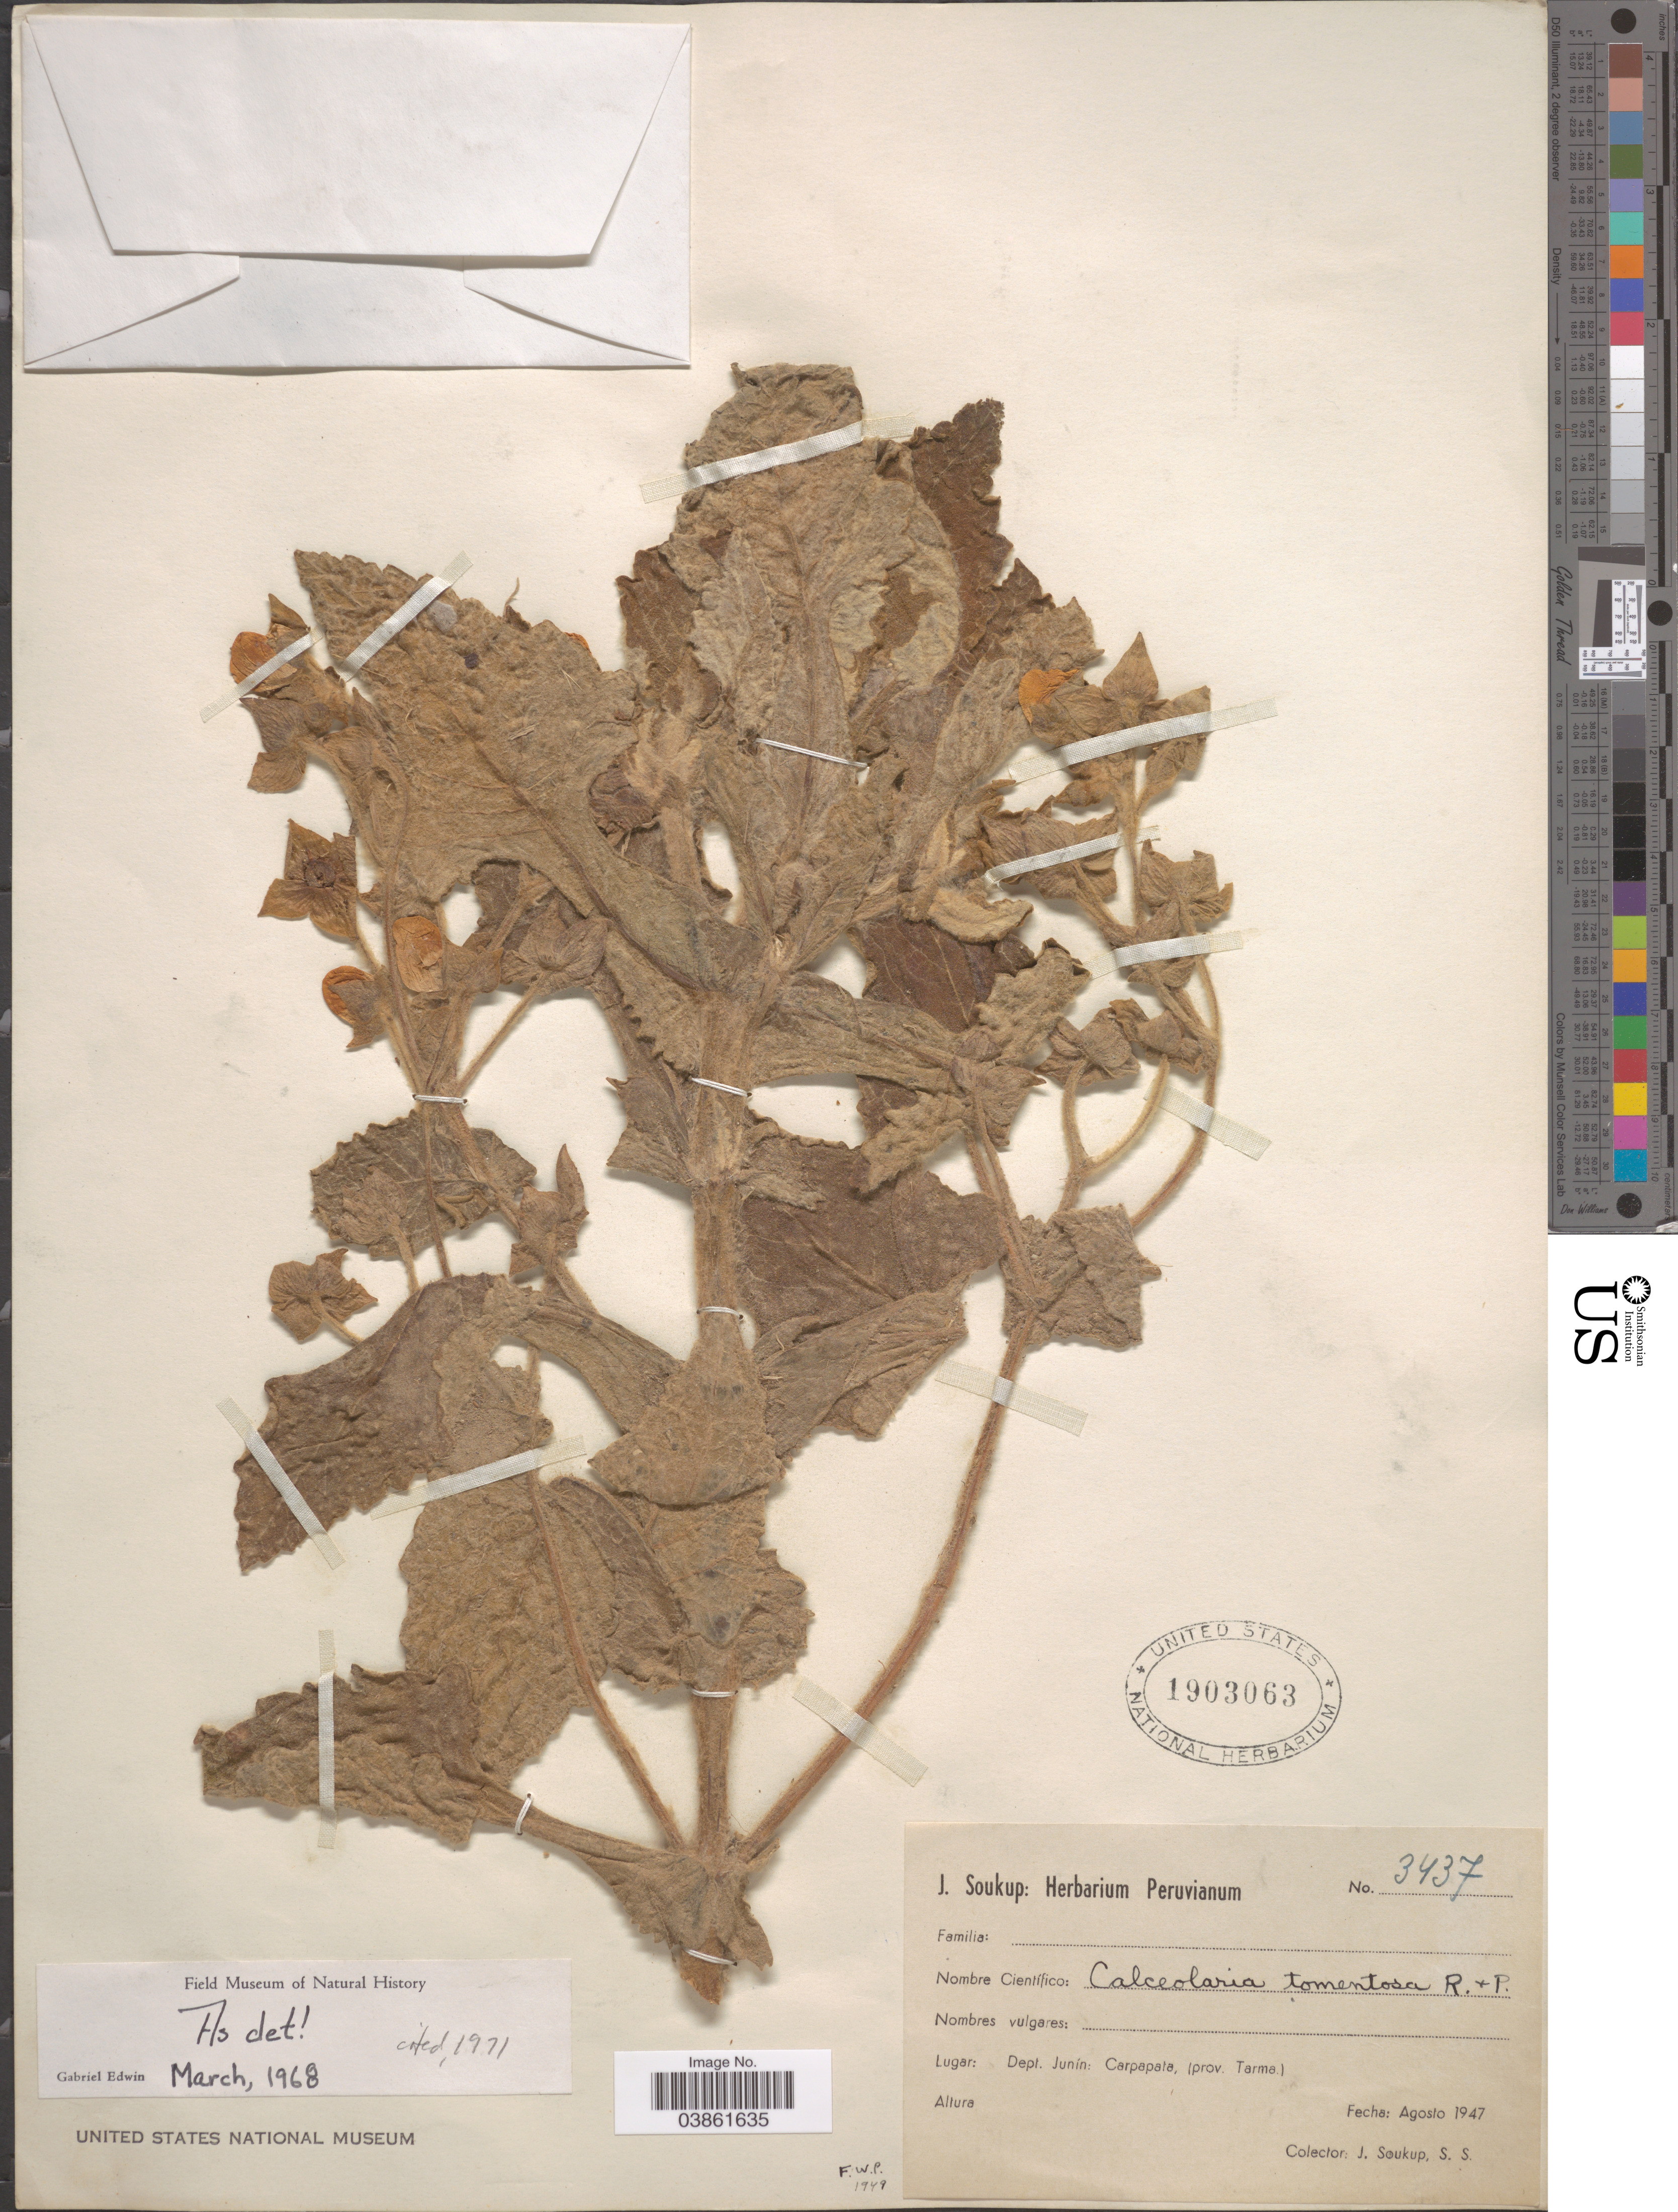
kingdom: Plantae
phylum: Tracheophyta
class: Magnoliopsida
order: Lamiales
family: Calceolariaceae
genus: Calceolaria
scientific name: Calceolaria tomentosa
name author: Ruiz & Pav.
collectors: J. Soukup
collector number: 3437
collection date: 1947-08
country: Peru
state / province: Junín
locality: Dept. Junín: Carpapata, (prov. Tarma).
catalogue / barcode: US 1903063